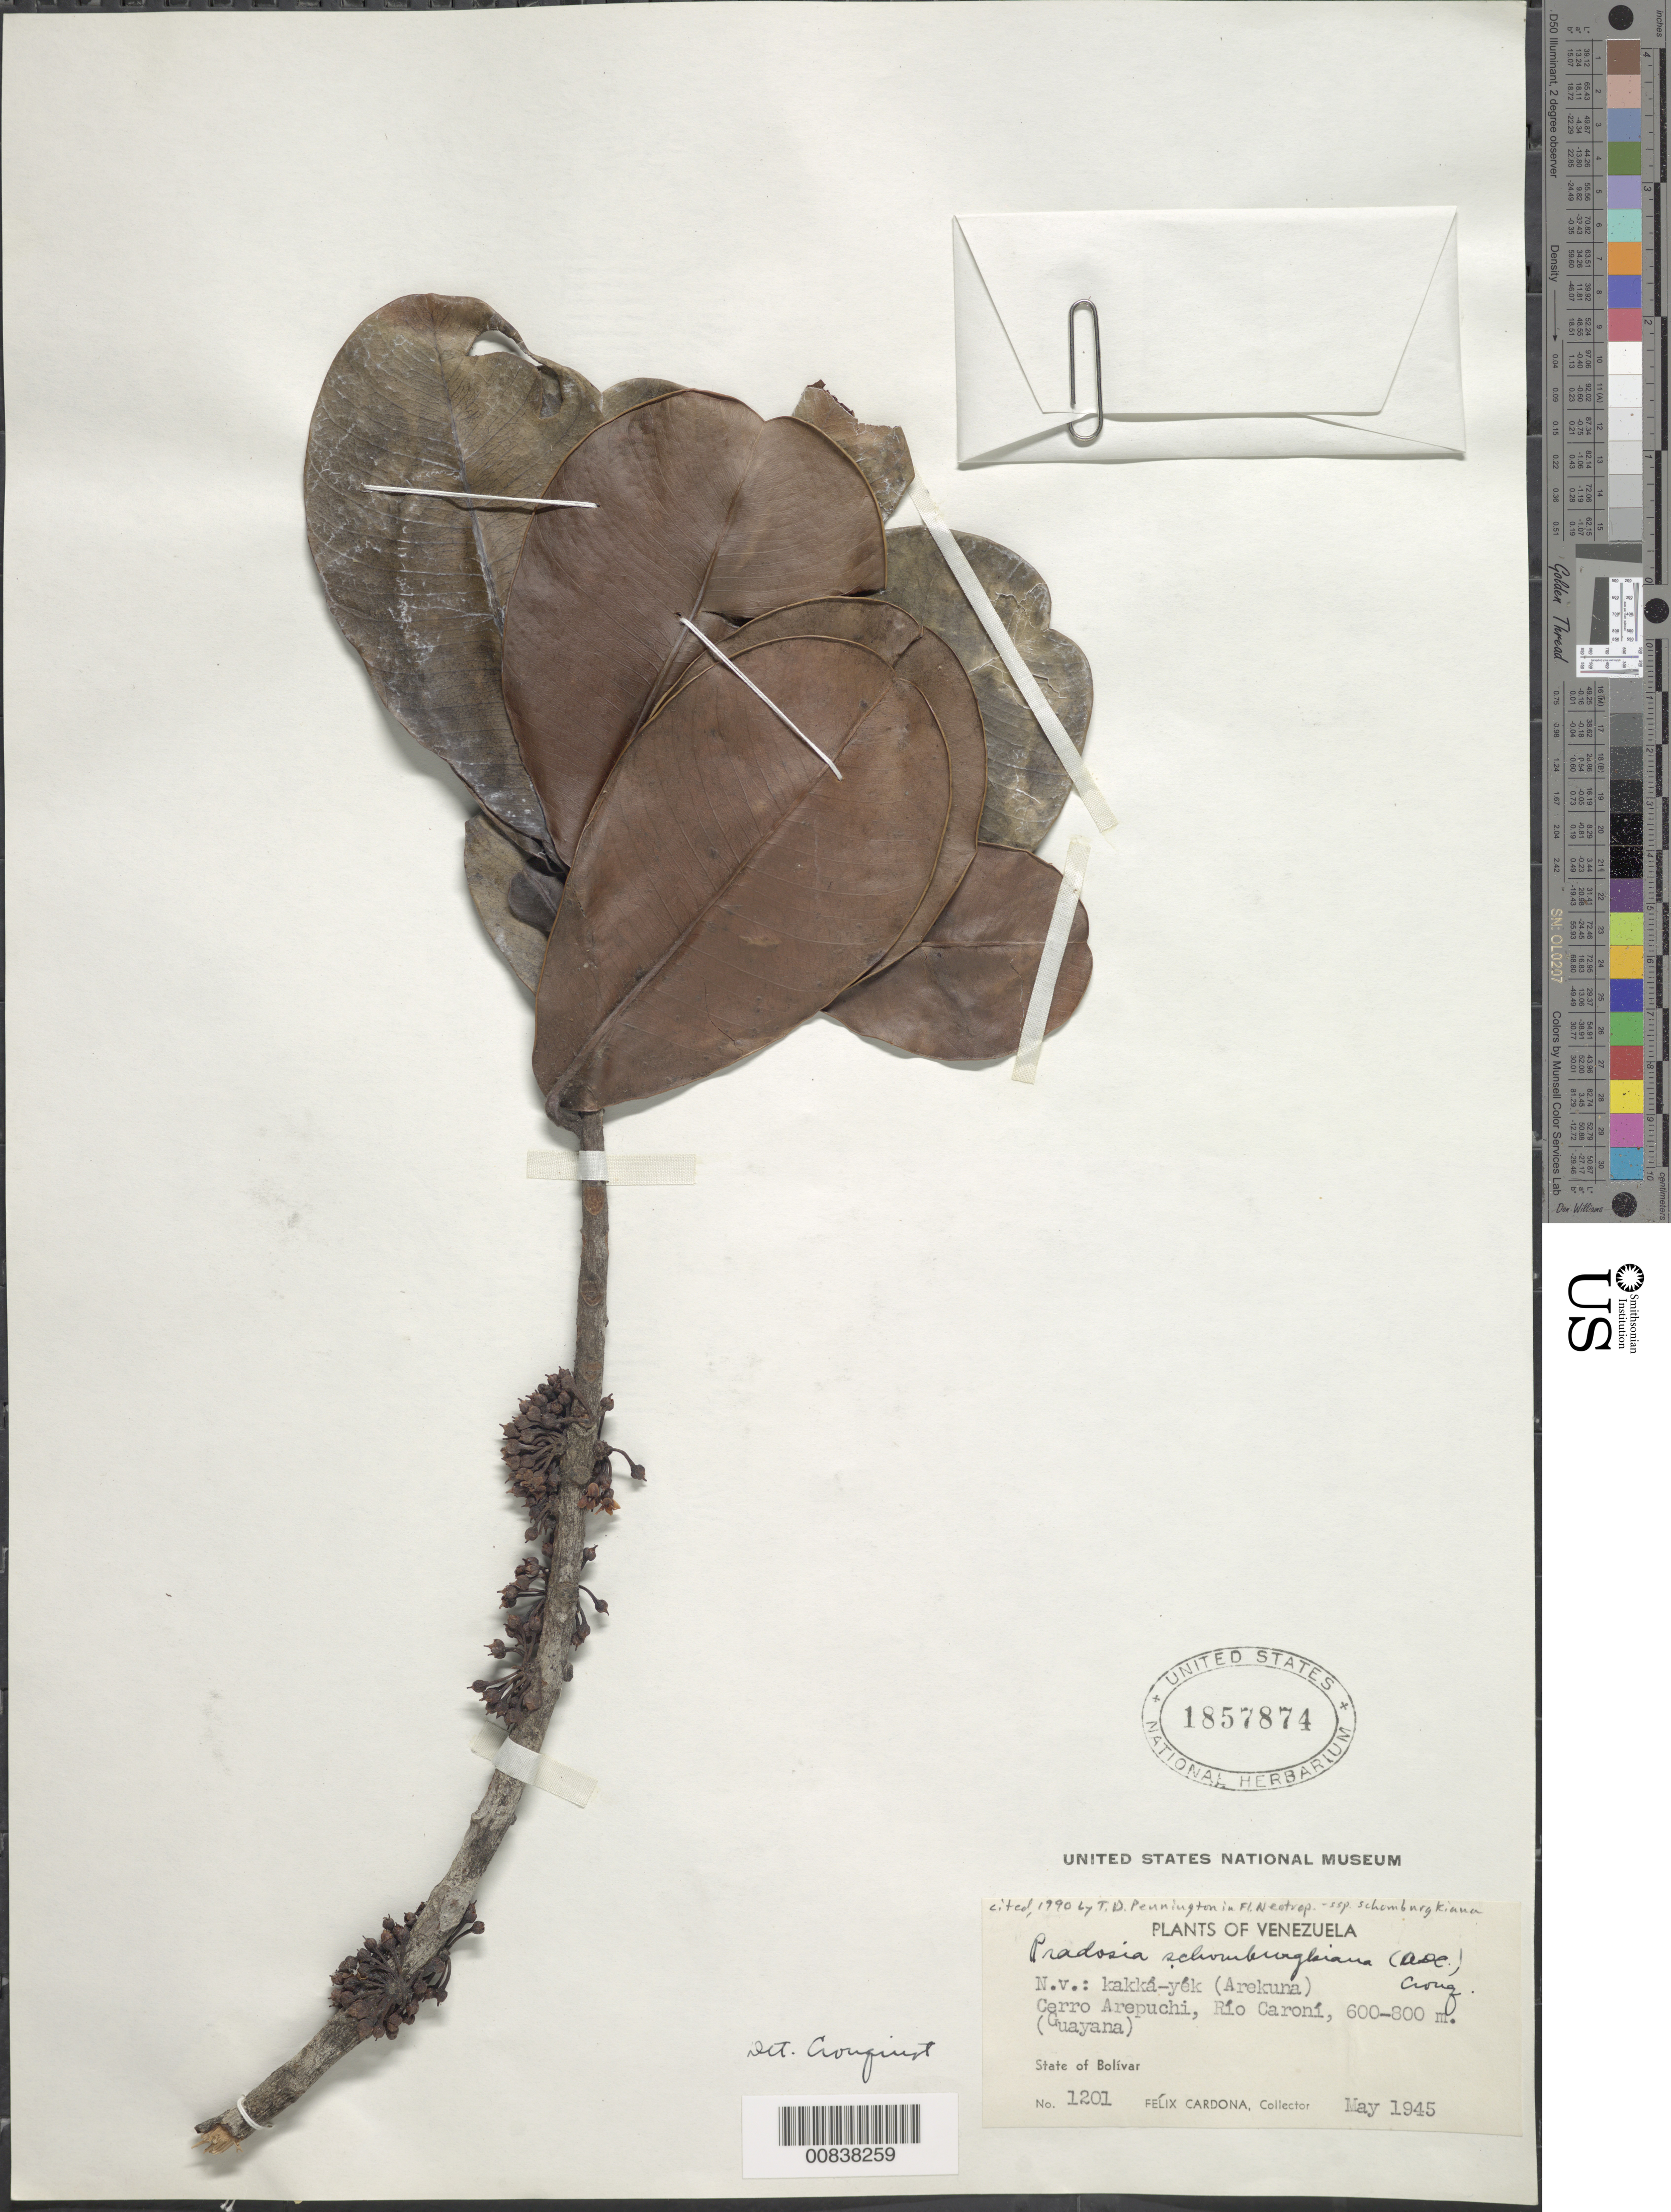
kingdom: Plantae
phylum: Tracheophyta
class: Magnoliopsida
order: Ericales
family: Sapotaceae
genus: Pradosia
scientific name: Pradosia schomburgkiana subsp. schomburgkiana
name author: (A. DC.) Cronq.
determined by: Pennington, T. D., (K)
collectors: F. Cardona Puig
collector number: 1201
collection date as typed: May-45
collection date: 1945-05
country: Venezuela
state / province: Bolívar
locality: Río Caroní, Cerro Arepuchi (Guayana)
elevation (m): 600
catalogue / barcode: US 1857874